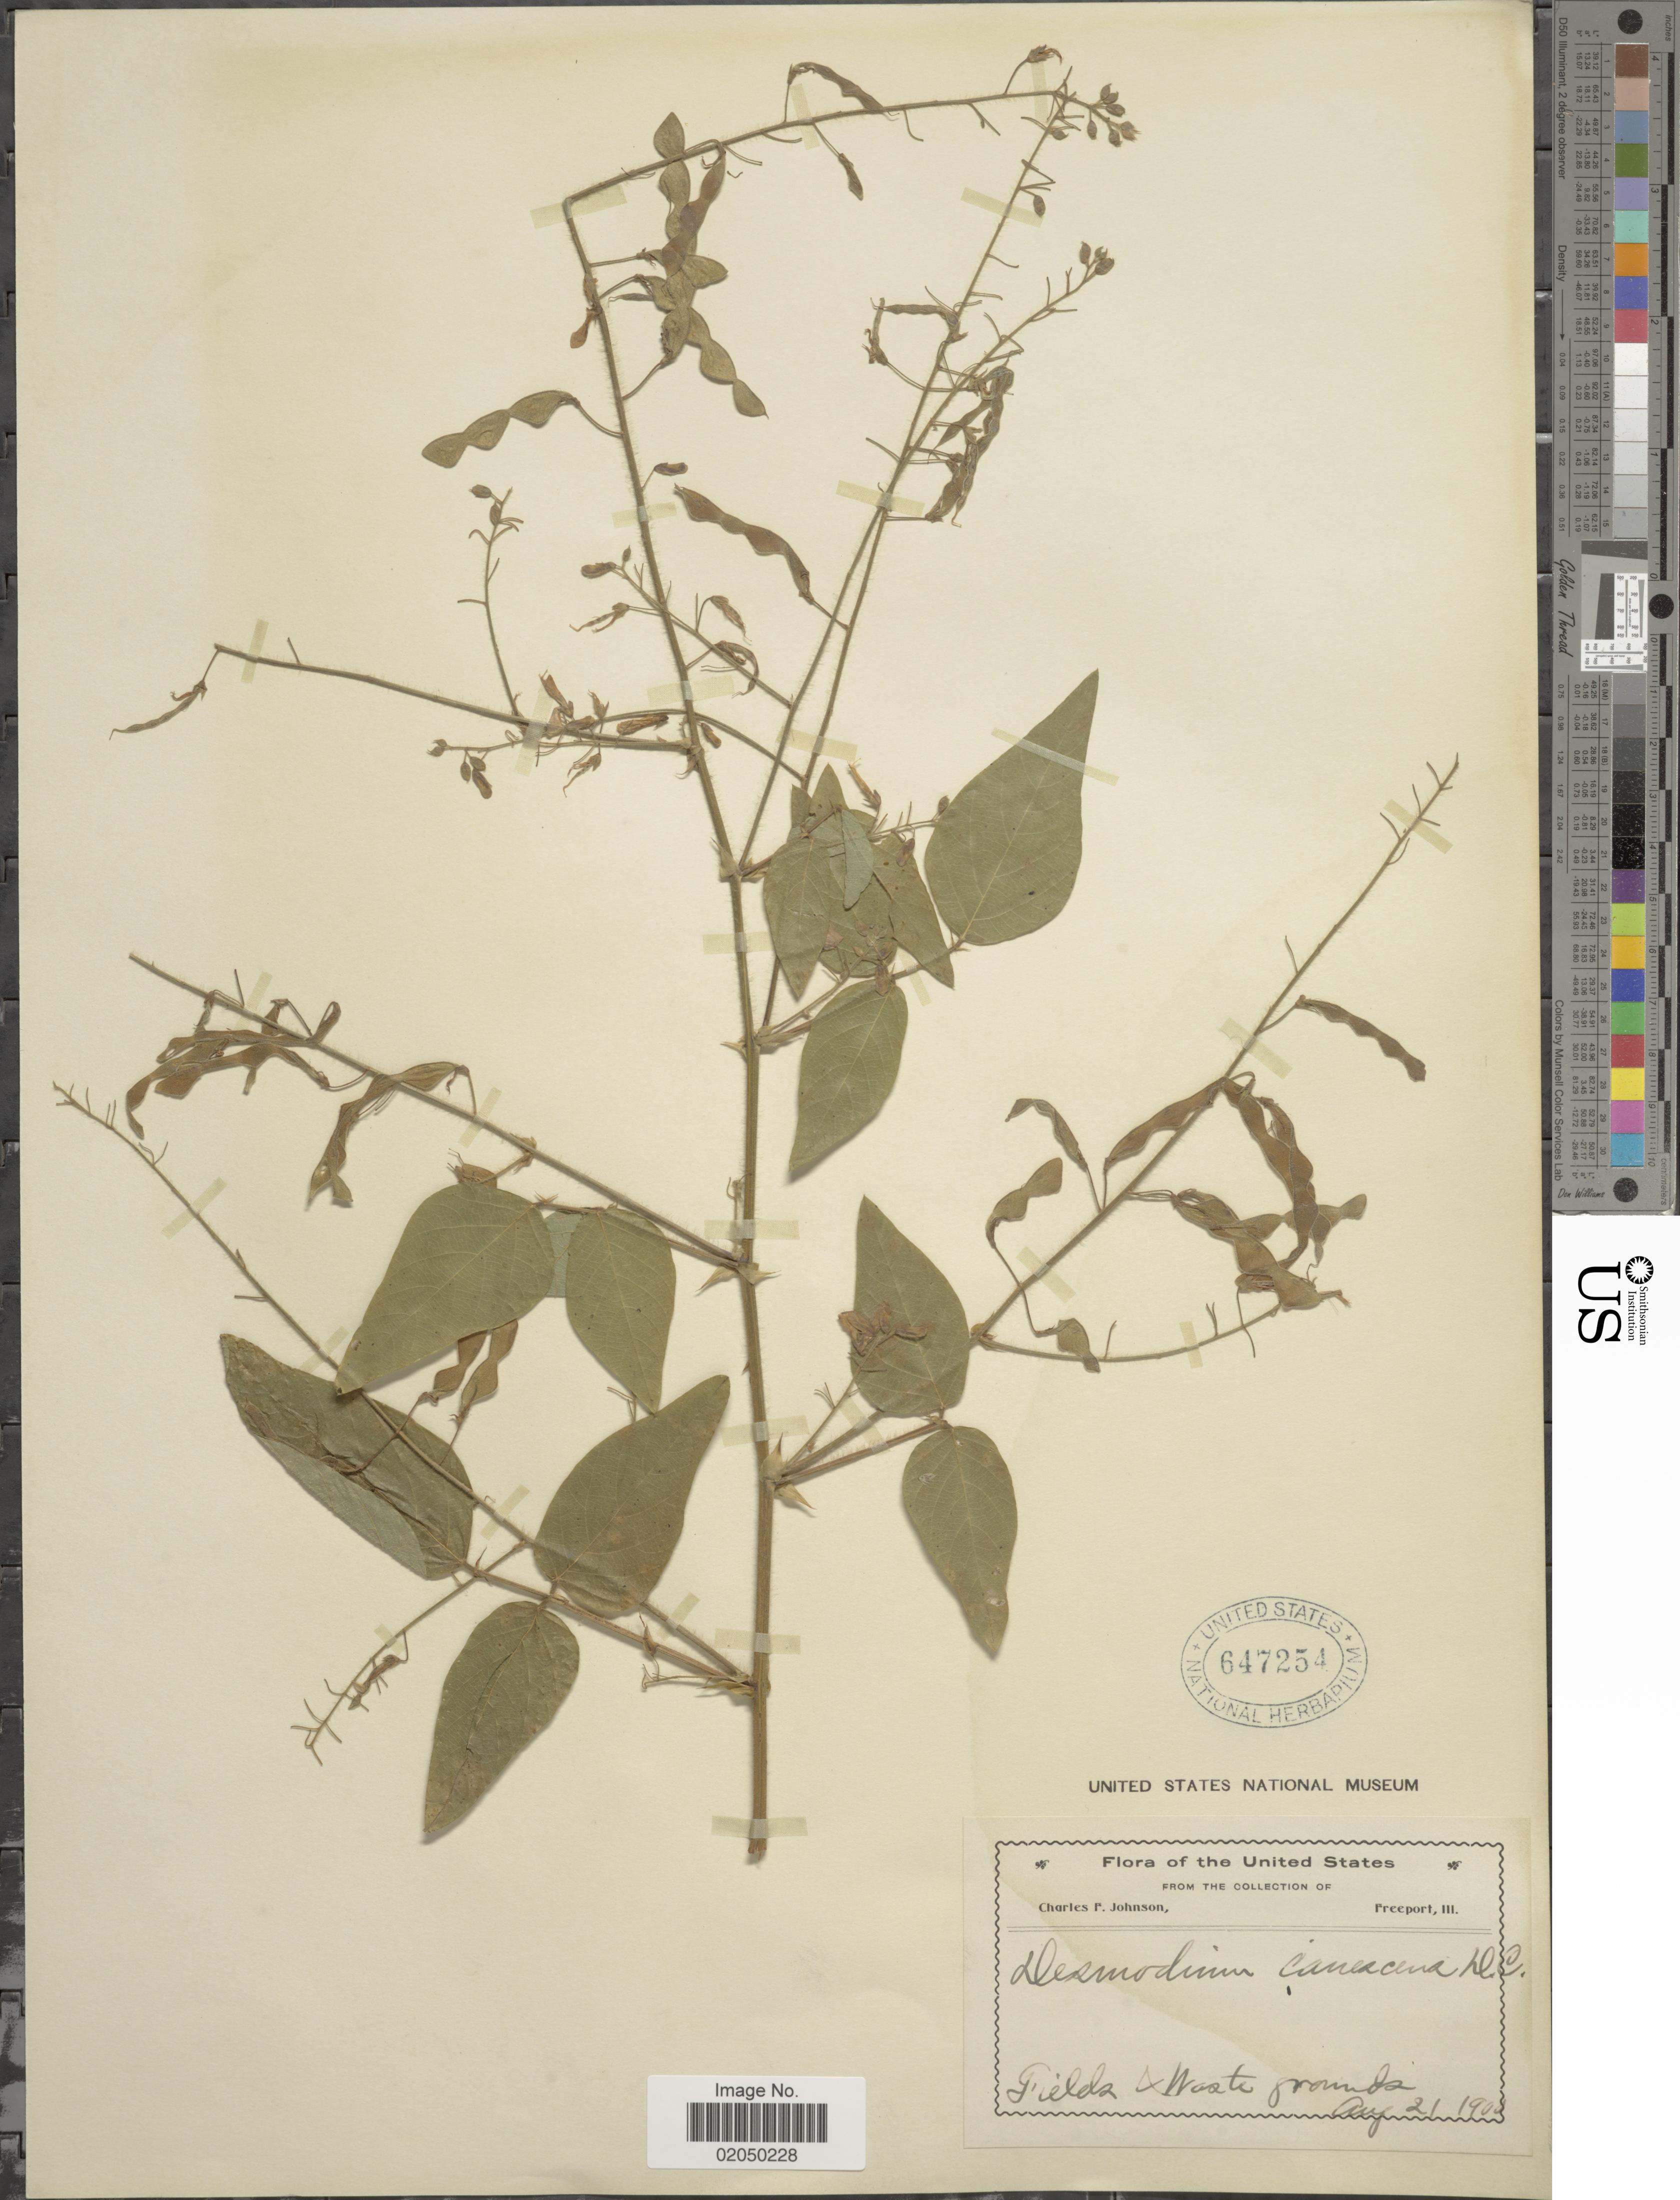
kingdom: Plantae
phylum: Tracheophyta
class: Magnoliopsida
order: Fabales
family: Fabaceae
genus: Desmodium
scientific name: Desmodium canescens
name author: (L.) DC.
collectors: C. Johnson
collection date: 1903-08-21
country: United States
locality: Fields and waste grounds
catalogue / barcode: US 647254